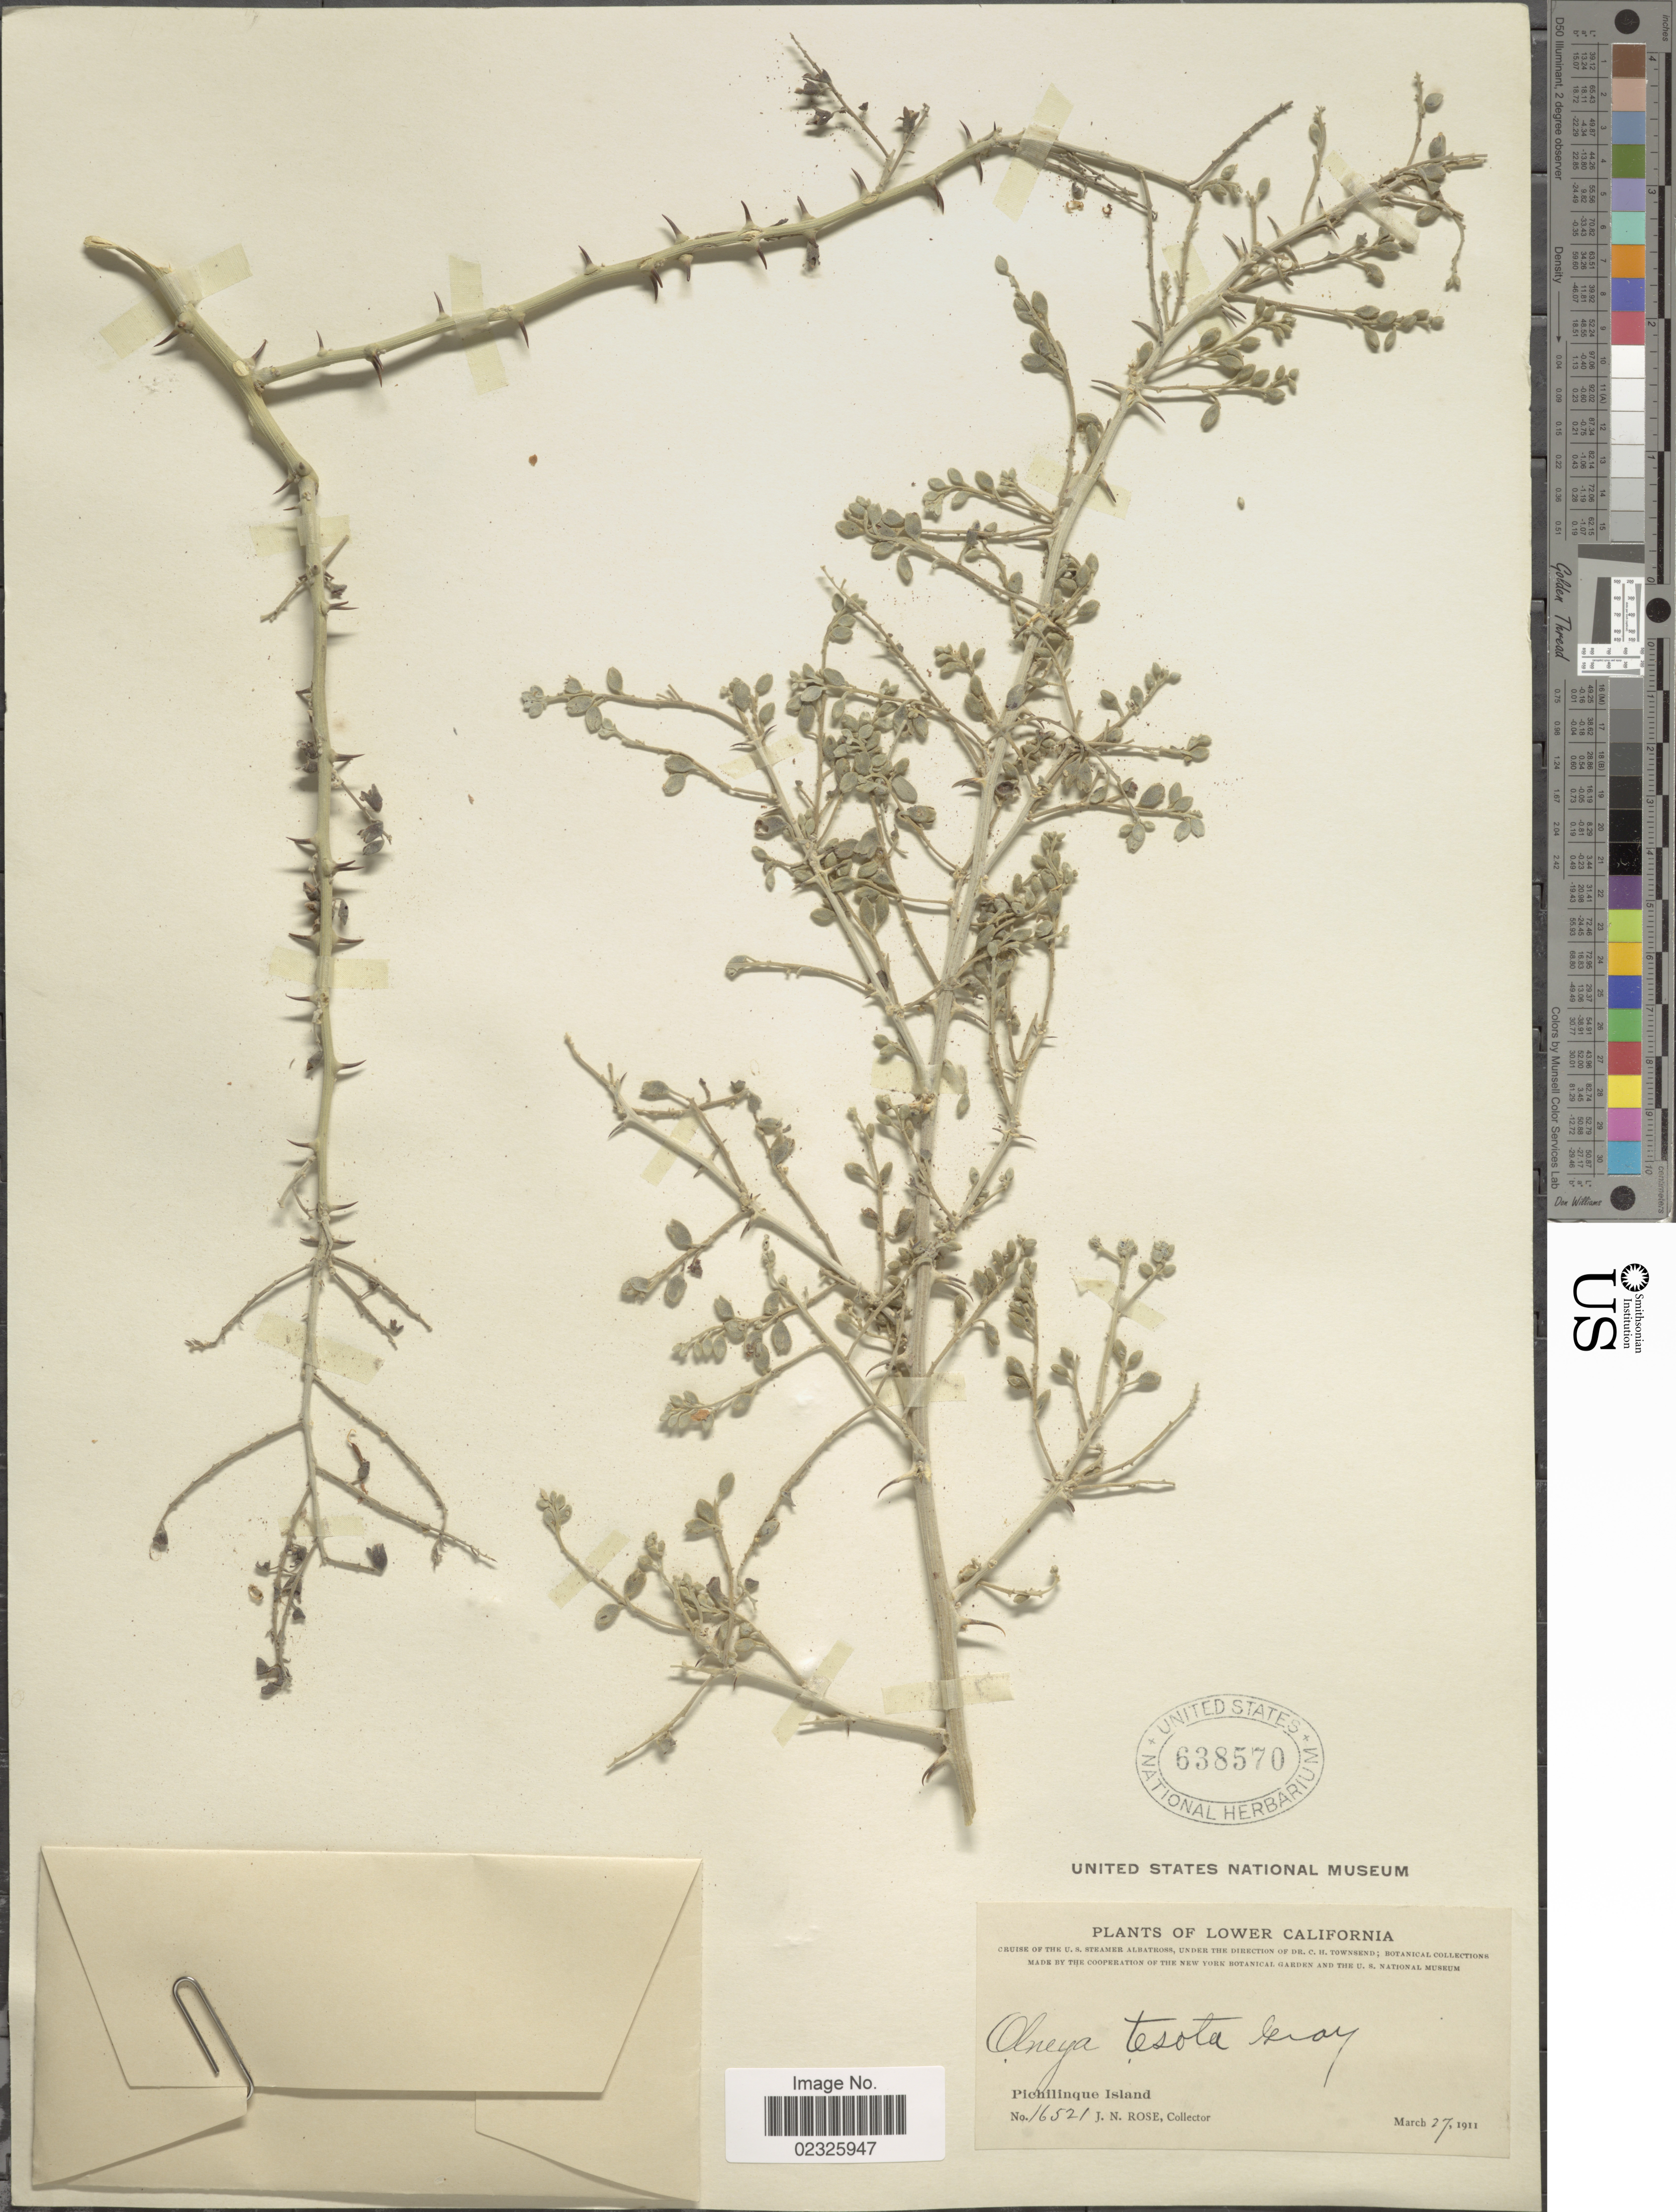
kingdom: Plantae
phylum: Tracheophyta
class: Magnoliopsida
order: Fabales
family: Fabaceae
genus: Olneya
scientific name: Olneya tesota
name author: A. Gray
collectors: J. N. Rose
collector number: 16521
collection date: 1911-03-27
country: Mexico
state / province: Baja California Sur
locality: Pachilinque island, Lower California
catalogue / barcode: US 638570